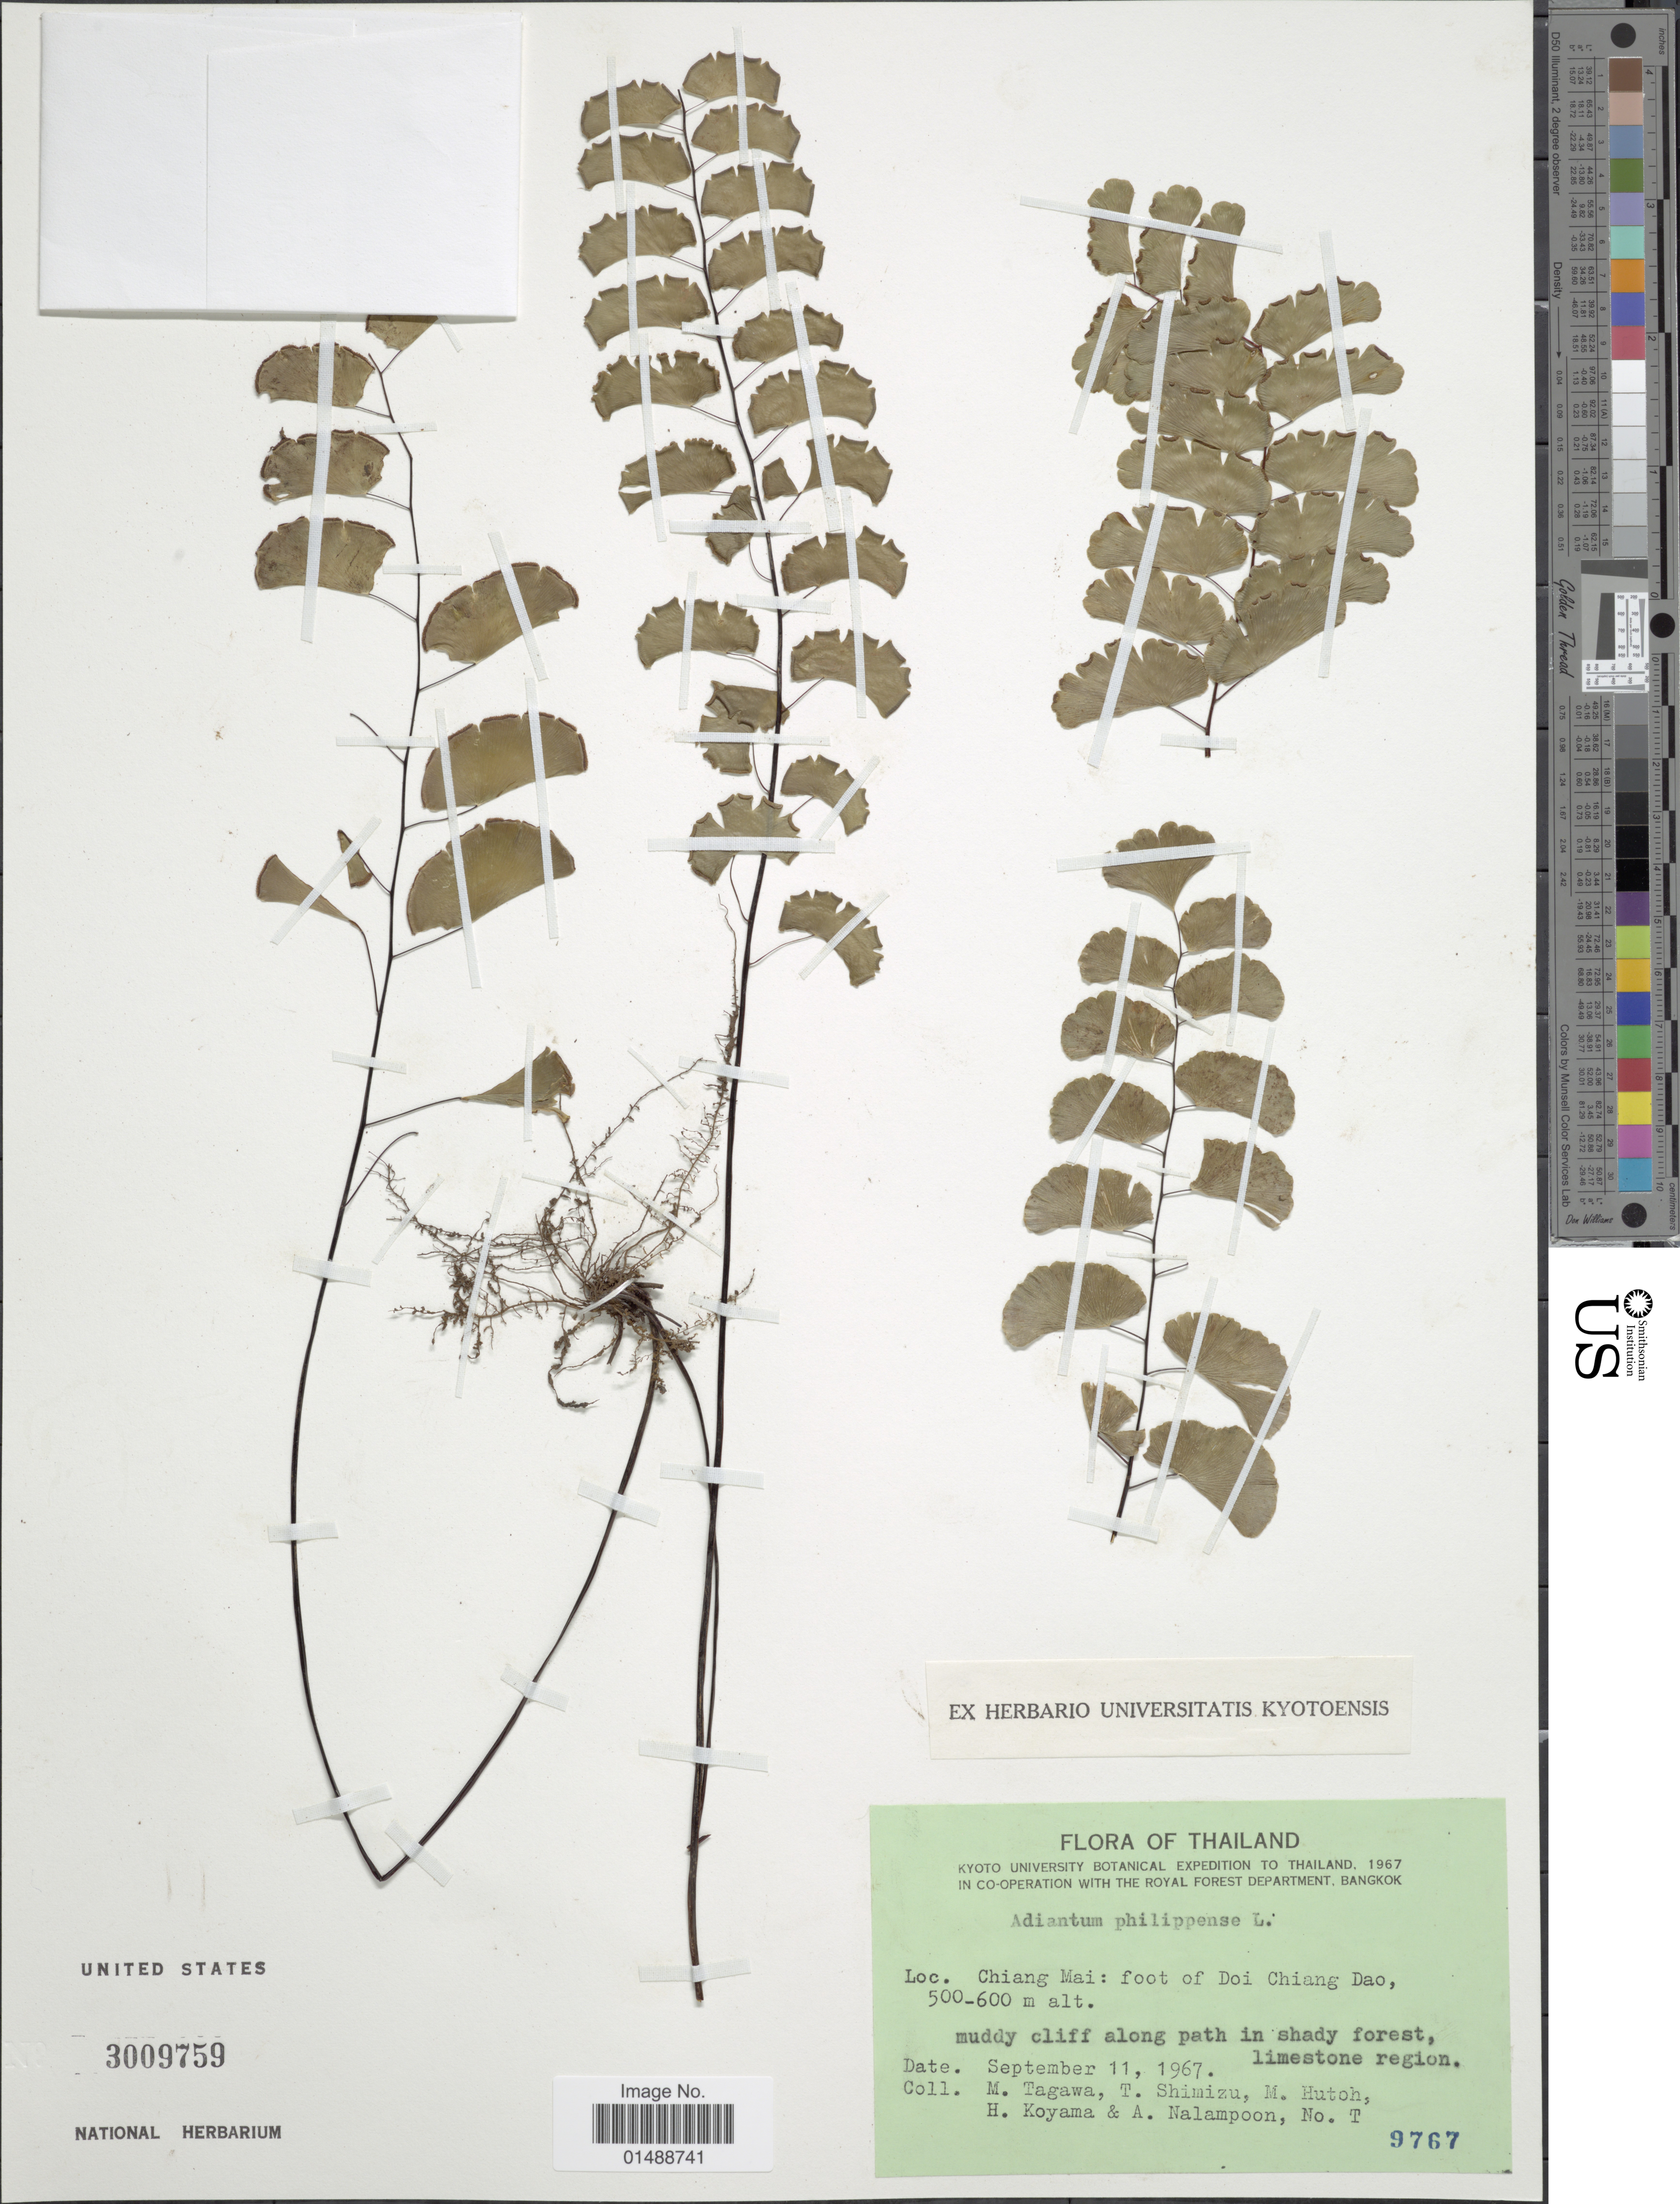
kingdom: Plantae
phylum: Tracheophyta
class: Polypodiopsida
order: Polypodiales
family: Pteridaceae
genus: Adiantum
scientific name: Adiantum philippense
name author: L.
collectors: M. Tagawa, T. Shimizu, M. Hutoh, H. Koyama & A. Nalampoon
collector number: T9767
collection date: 1967-09-11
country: Thailand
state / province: Chiang Mai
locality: Thailand, foot of Doi Chiang Dao.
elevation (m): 500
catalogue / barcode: US 3009759